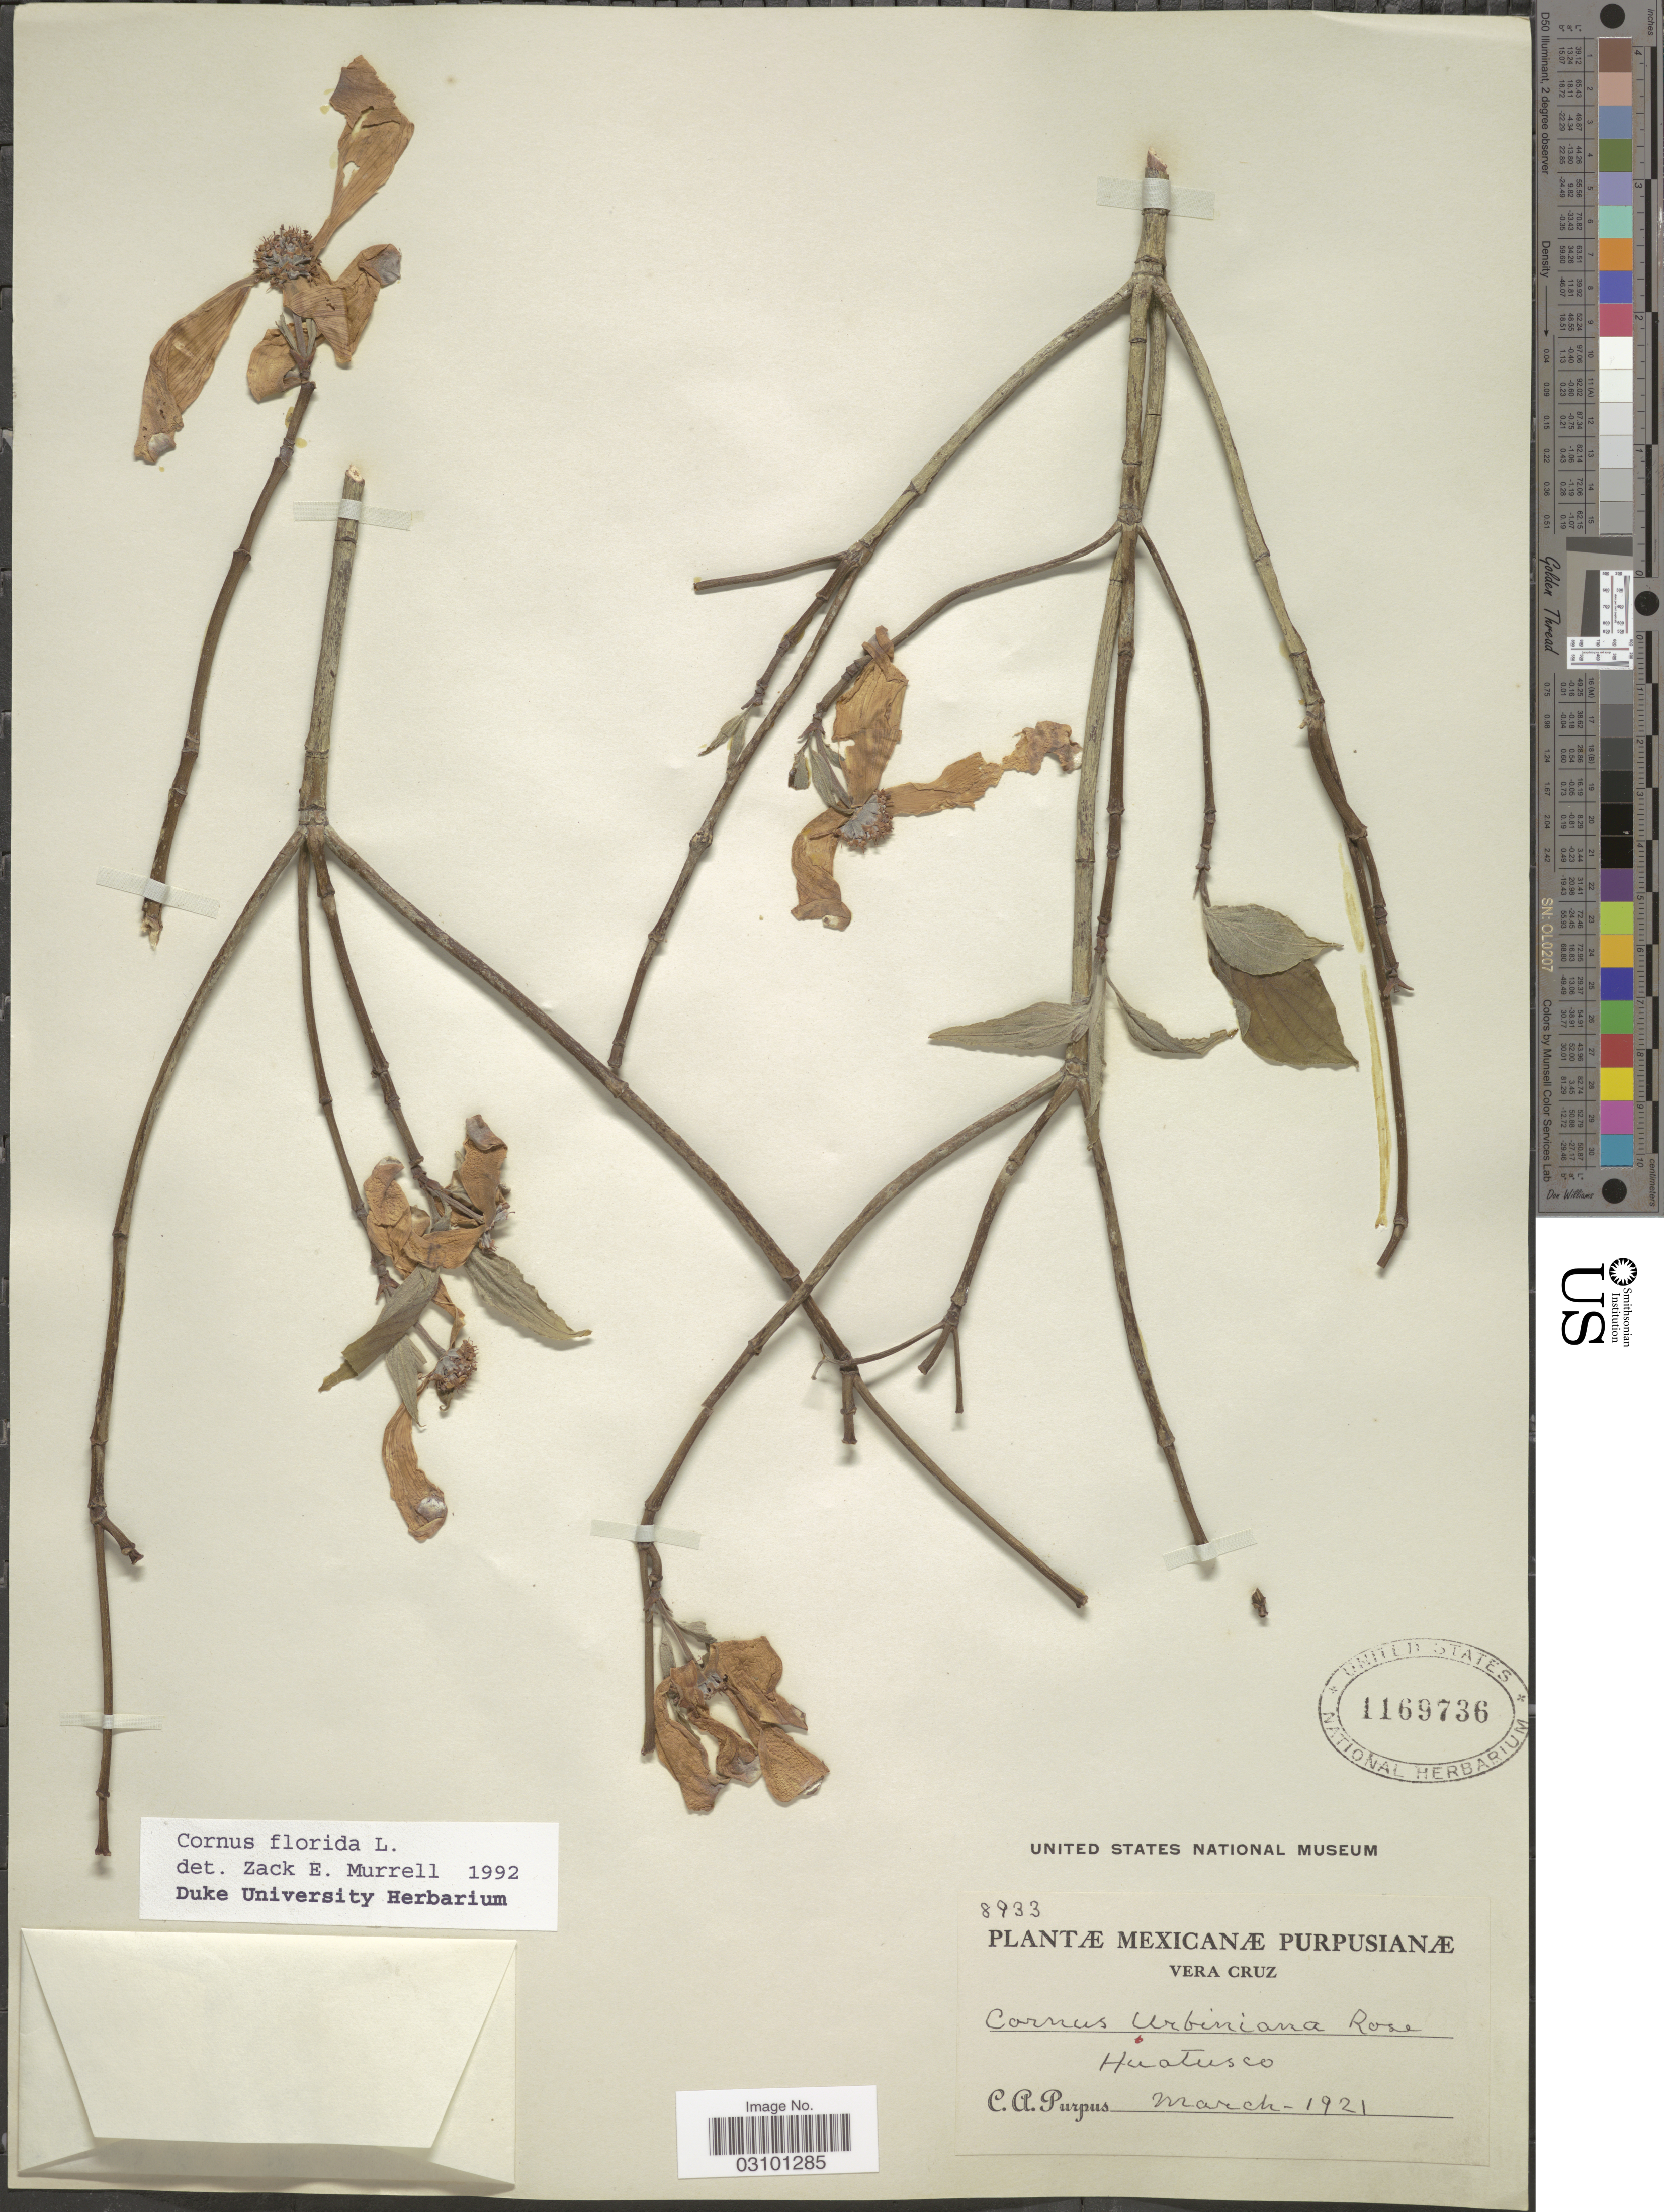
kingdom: Plantae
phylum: Tracheophyta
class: Magnoliopsida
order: Cornales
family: Cornaceae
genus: Cornus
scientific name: Cornus florida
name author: L.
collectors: C. A. Purpus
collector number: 8933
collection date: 1921-03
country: Mexico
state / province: Veracruz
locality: Vera Cruz. Huatusco.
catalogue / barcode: US 1169736